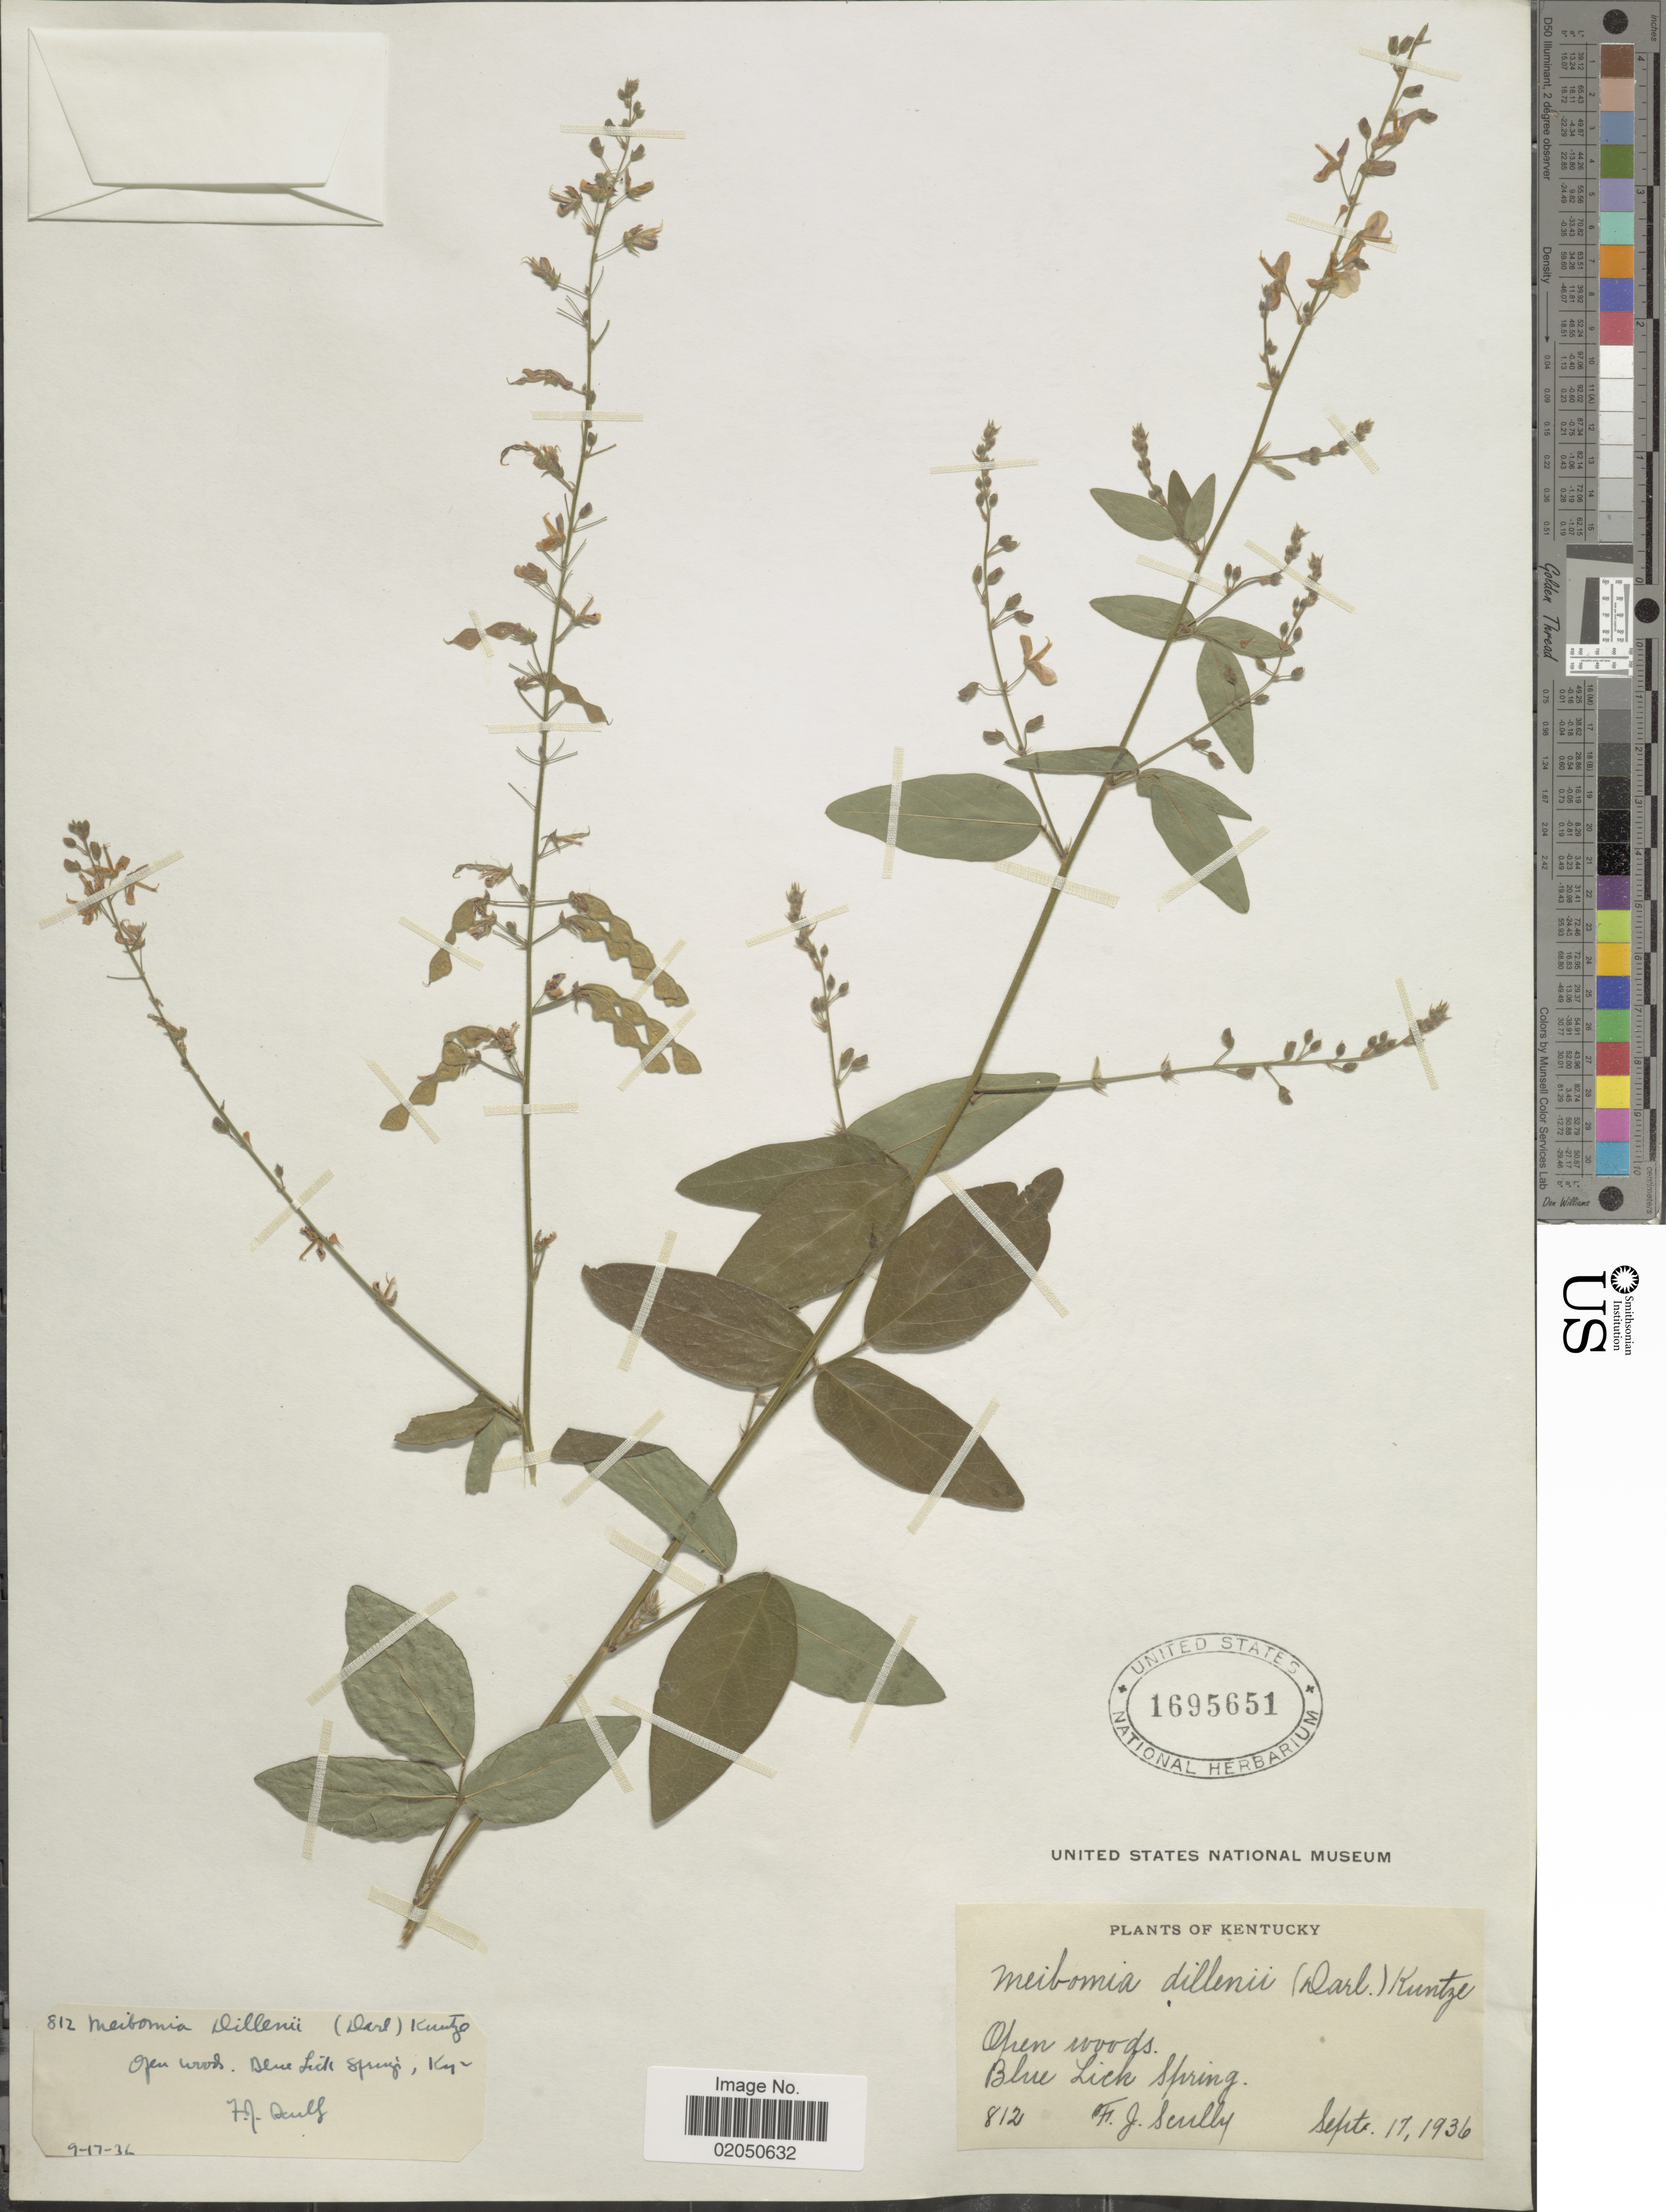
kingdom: Plantae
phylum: Tracheophyta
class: Magnoliopsida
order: Fabales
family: Fabaceae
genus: Desmodium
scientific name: Desmodium perplexum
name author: B.G. Schub.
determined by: Strong, Mark T., (BOT), Smithsonian Institution - National Museum of Natural History (UNITED STATES)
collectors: F. Scully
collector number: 812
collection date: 1936-09-17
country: United States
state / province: Kentucky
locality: Blue Lick Spring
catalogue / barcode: US 1695651